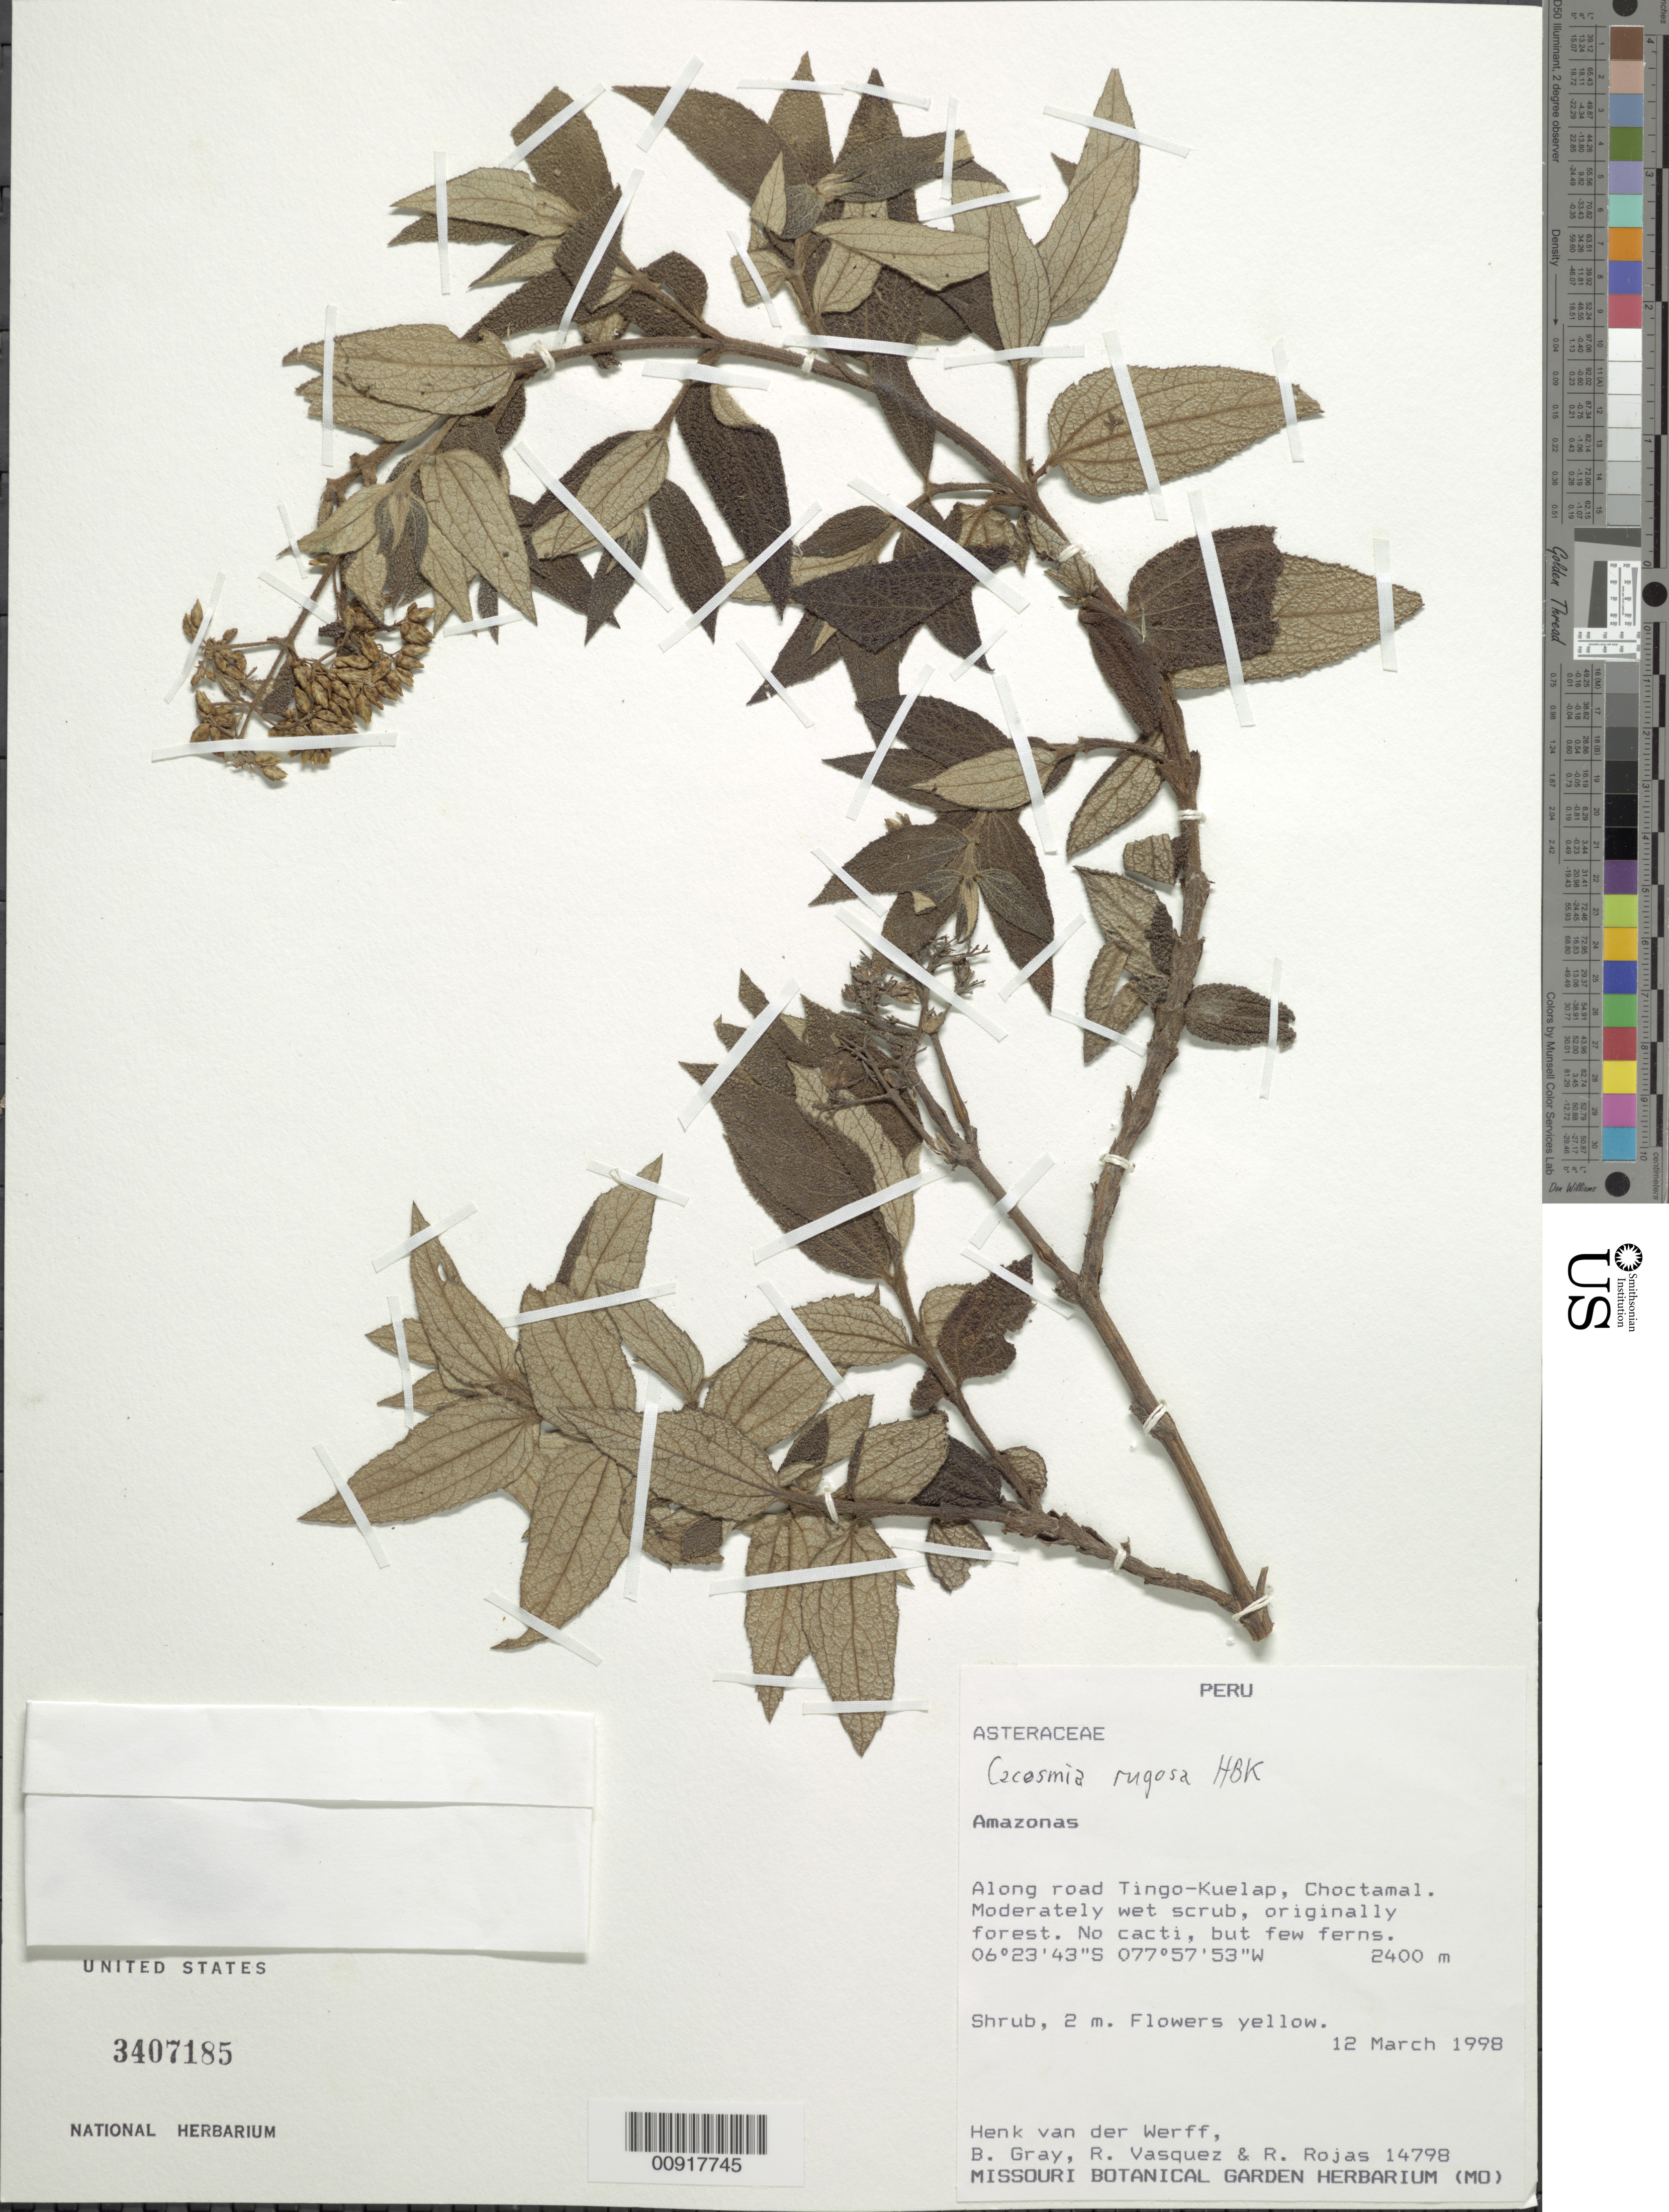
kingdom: Plantae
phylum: Tracheophyta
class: Magnoliopsida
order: Asterales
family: Asteraceae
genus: Cacosmia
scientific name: Cacosmia rugosa var. nivea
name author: Hieron.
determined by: Robinson, Harold E., (US)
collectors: H. van der Werff, B. Gray, R. Vasquez & R. Rojas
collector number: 14798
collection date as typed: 12 March 1998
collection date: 1998-03-12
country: Peru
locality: Amazonas, along road Tingo-Kuelap, Choctamal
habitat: Moderately wet scrub, originally forest, no cacti, but few ferns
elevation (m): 2400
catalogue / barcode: US 3407185